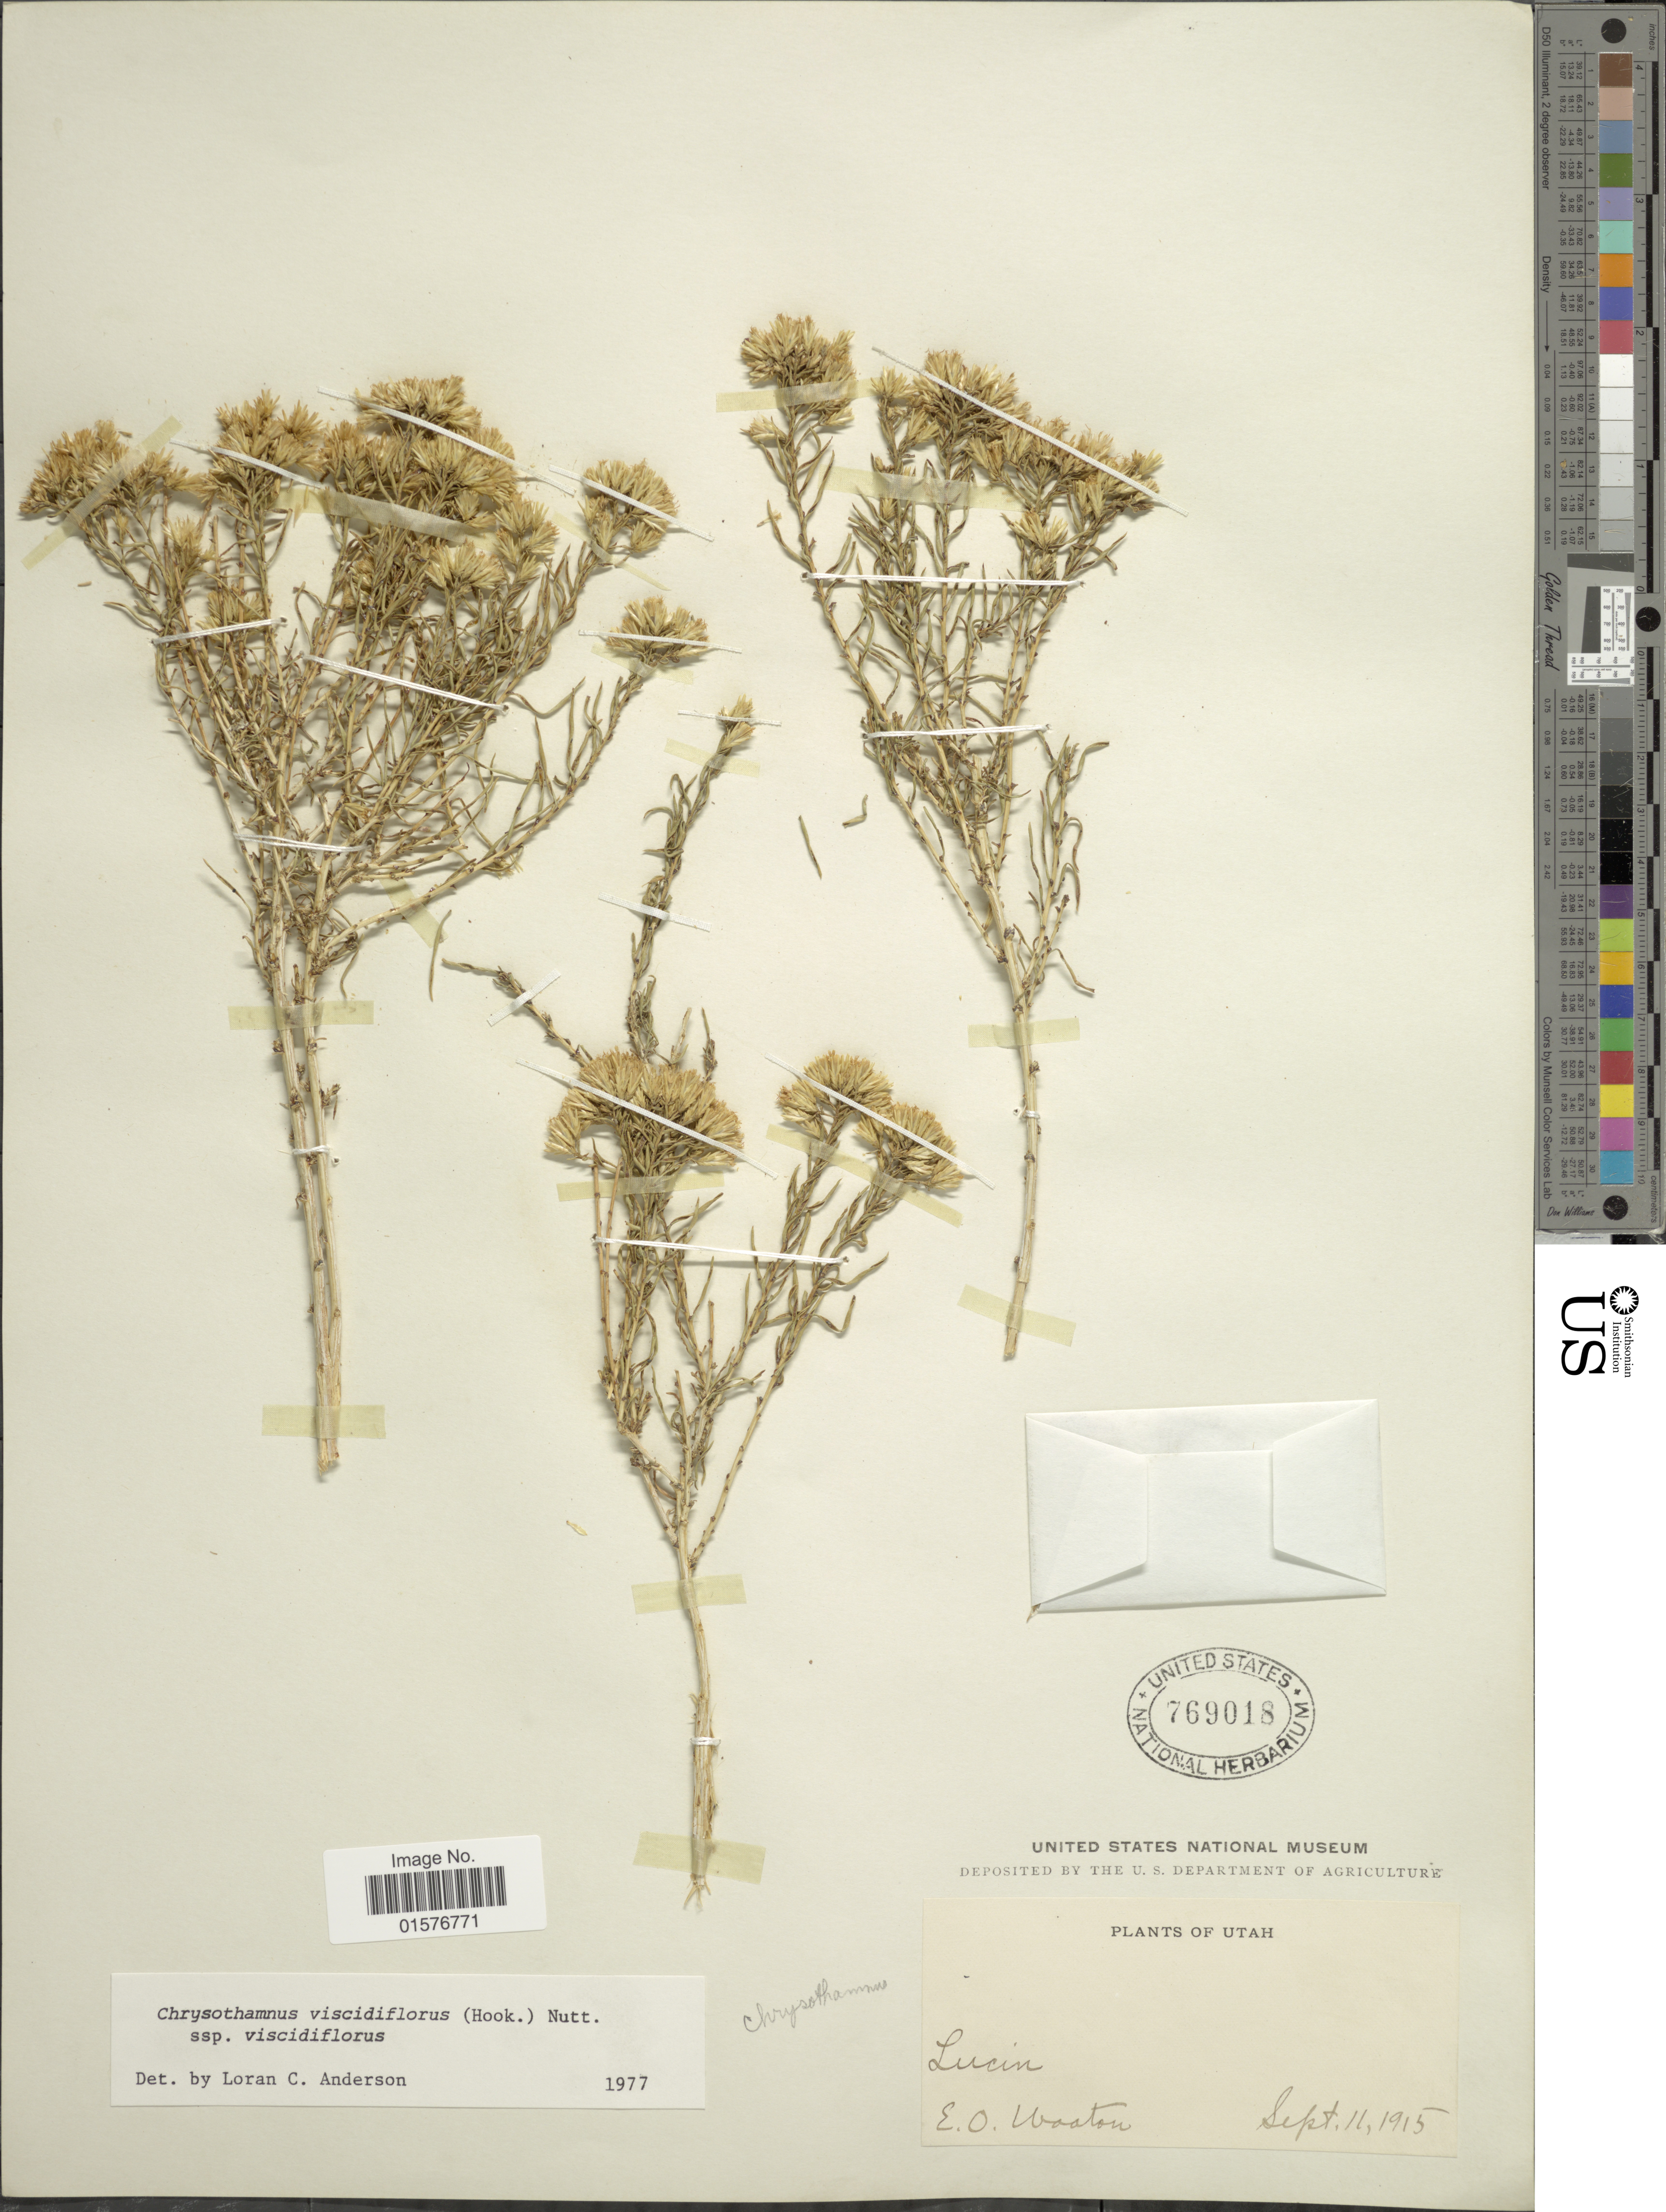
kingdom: Plantae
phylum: Tracheophyta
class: Magnoliopsida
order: Asterales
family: Asteraceae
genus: Chrysothamnus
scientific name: Chrysothamnus viscidiflorus subsp. viscidiflorus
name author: (Hook.) Nutt.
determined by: Urbatsch, Lowell E., Curator (LSU), Louisiana State University (UNITED STATES)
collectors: E. O. Wooton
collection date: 1915-09-11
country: United States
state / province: Utah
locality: Lucin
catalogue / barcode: US 769018